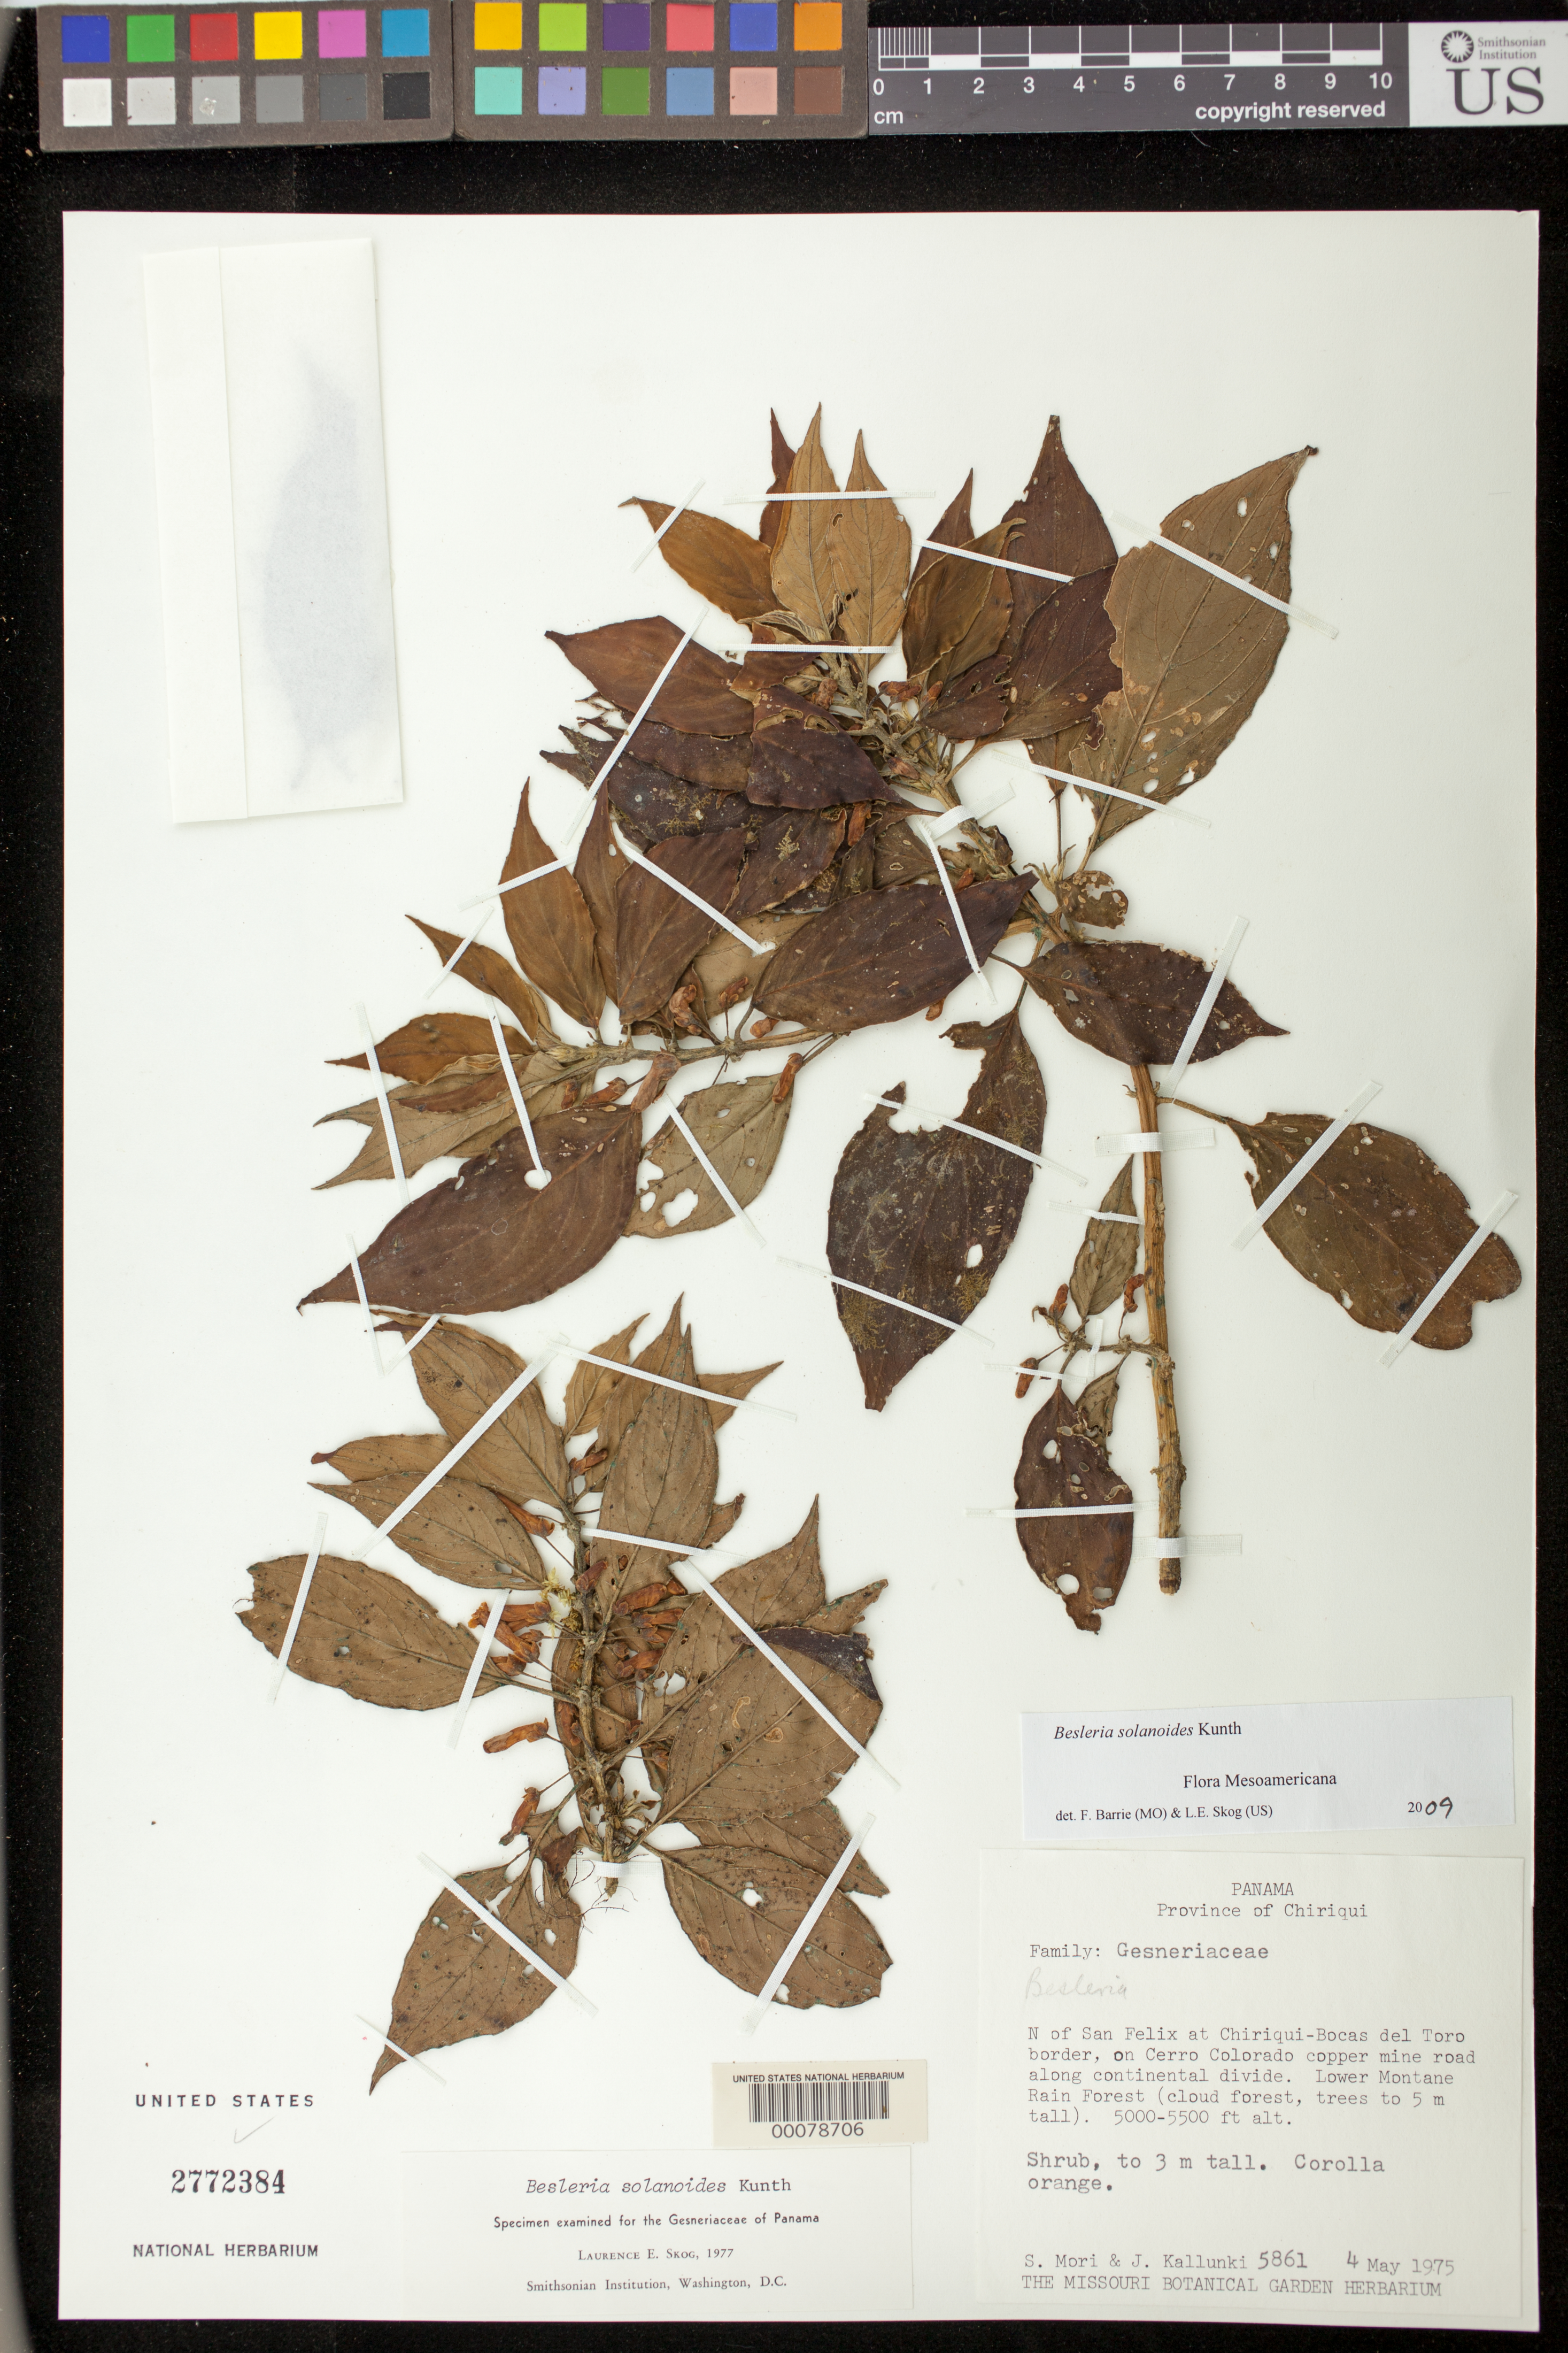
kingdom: Plantae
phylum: Tracheophyta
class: Magnoliopsida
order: Lamiales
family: Gesneriaceae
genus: Besleria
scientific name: Besleria solanoides var. solanoides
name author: Kunth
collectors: S. Mori & J. Kallunki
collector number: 5861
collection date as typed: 04 May 1975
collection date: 1975-05-04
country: Panama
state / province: Chiriquí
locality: N of San Felix at Chiriqui-Bocas del Toro border, on Cerro Colorado copper mine road along continental divide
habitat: Lower montane rain forest (cloud forest, trees to 5 m tall)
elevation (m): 1524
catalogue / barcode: US 2772384